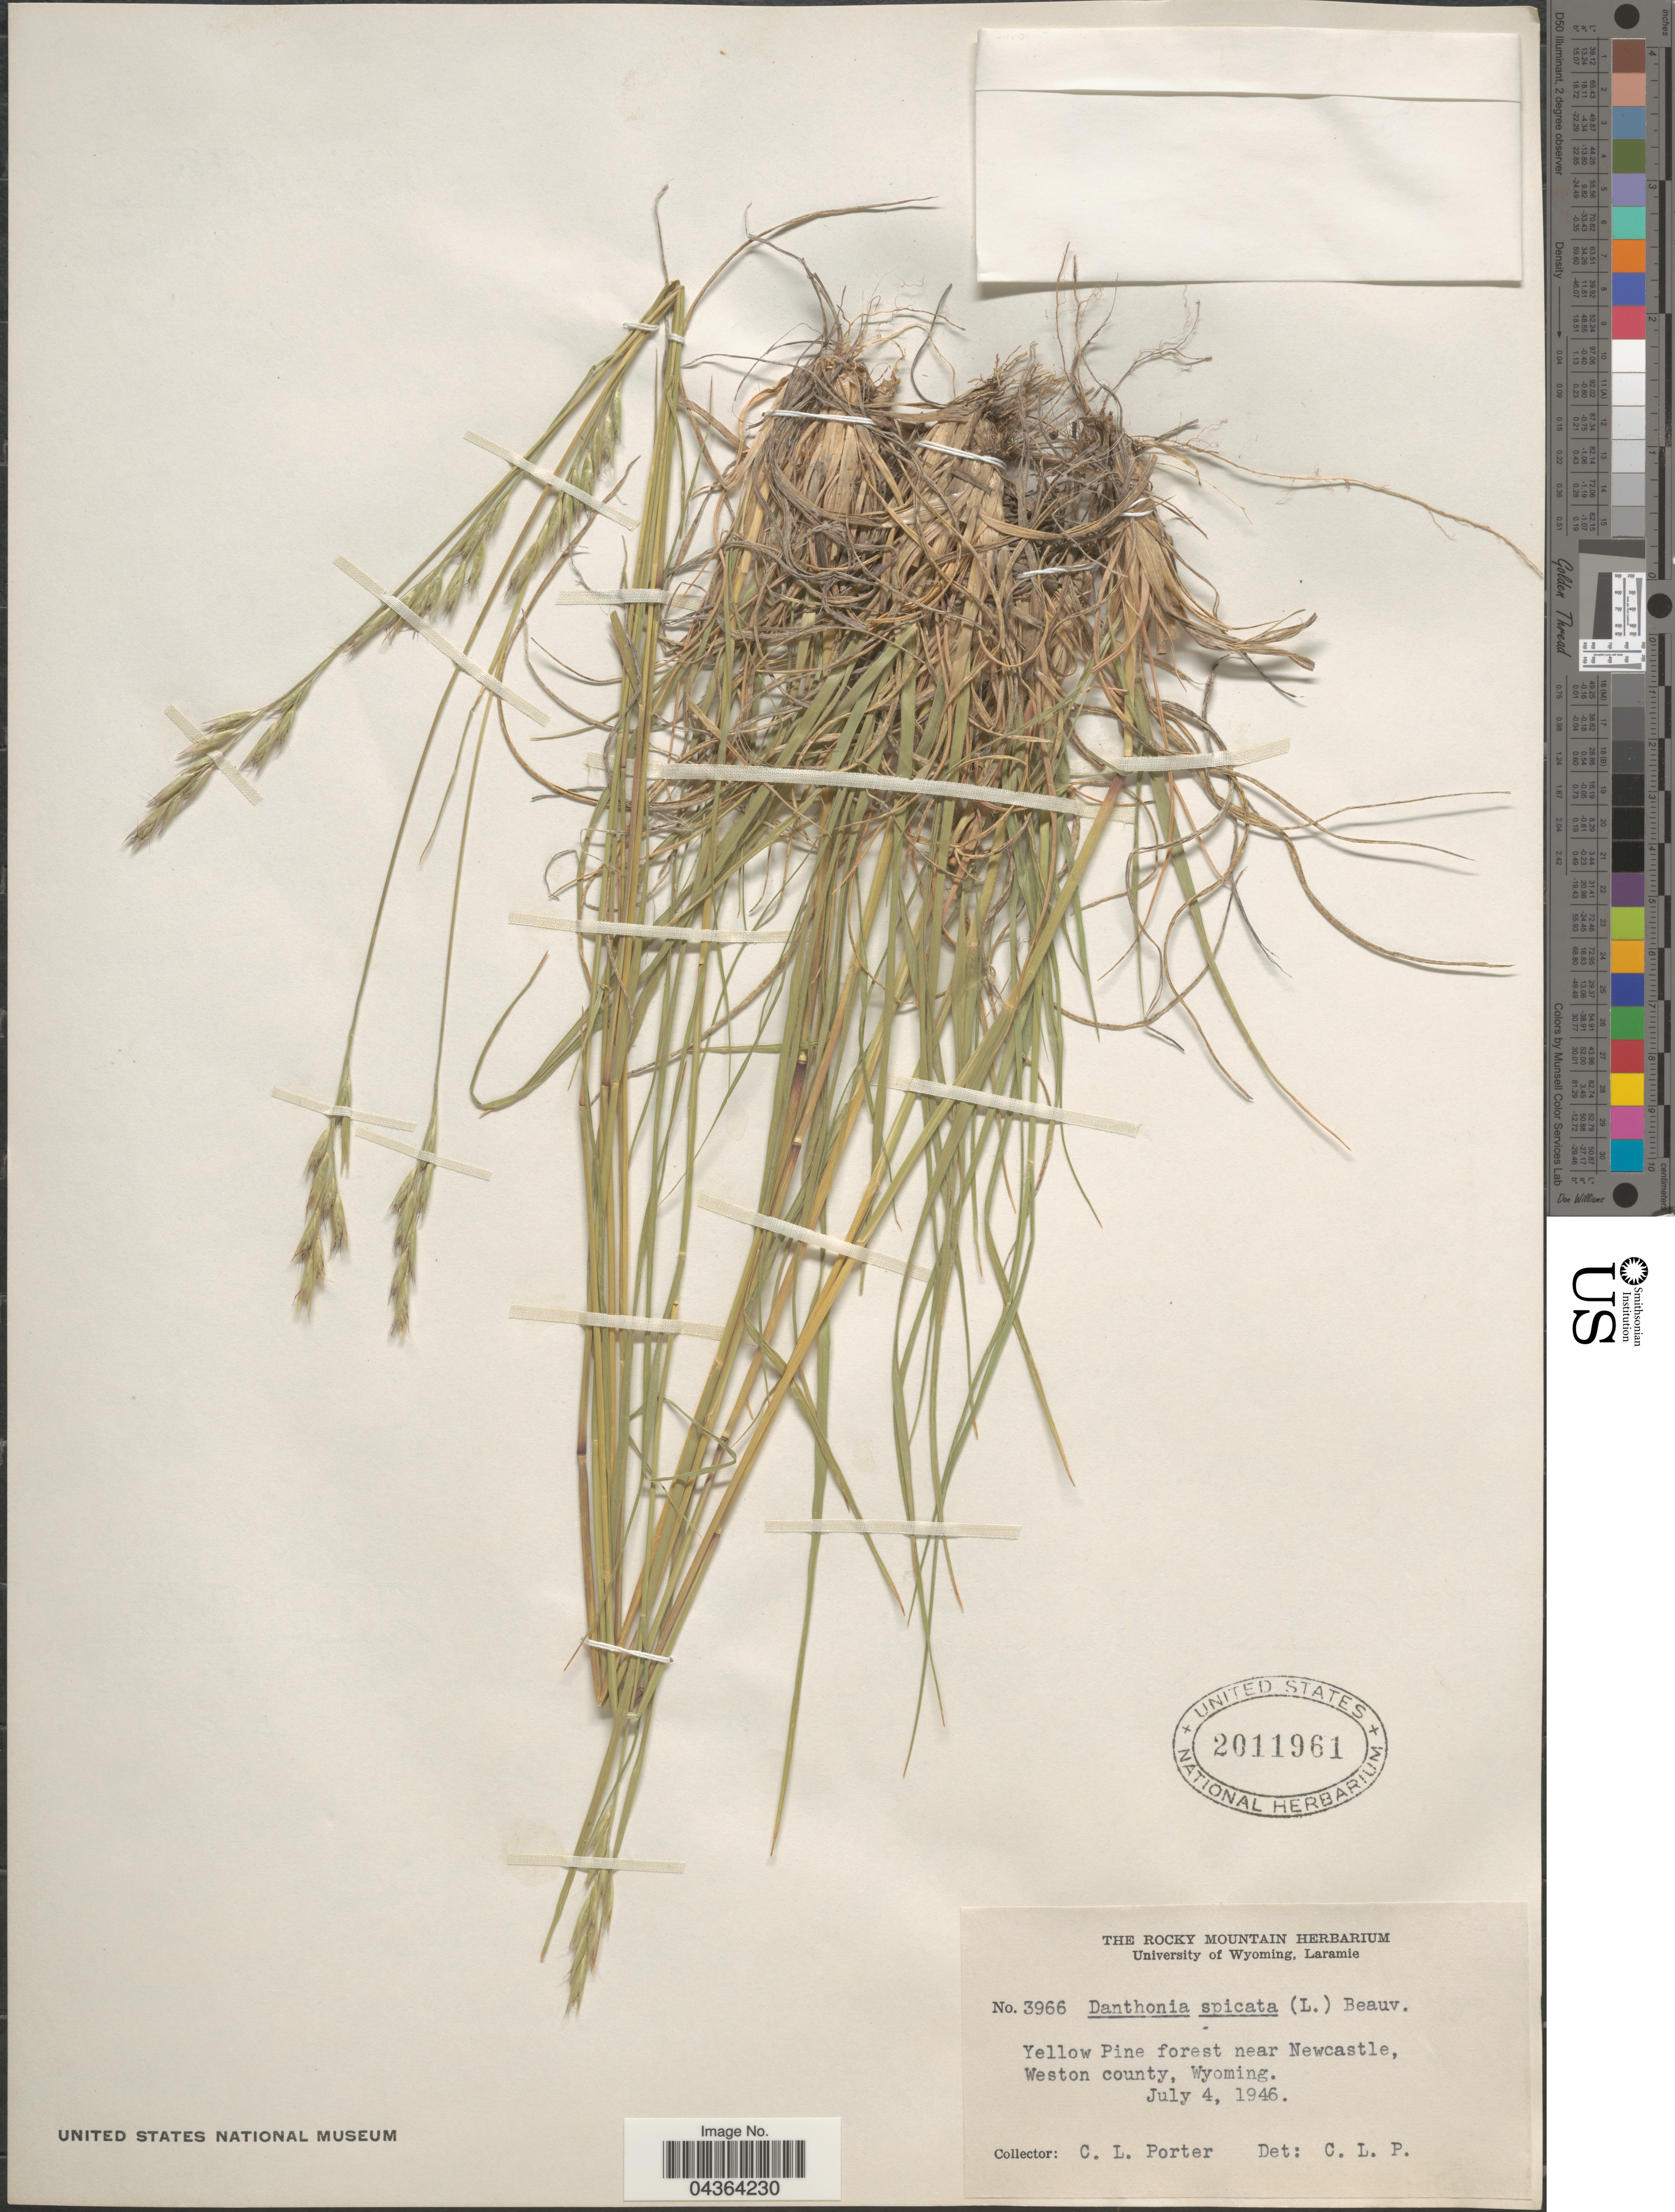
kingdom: Plantae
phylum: Tracheophyta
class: Liliopsida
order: Poales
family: Poaceae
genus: Danthonia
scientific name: Danthonia spicata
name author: (L.) P. Beauv. ex Roem. & Schult.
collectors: C. L. Porter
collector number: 3966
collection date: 1946-07-04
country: United States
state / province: Wyoming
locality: Yellow Pine forest near Newcastle, Weston county.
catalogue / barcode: US 2011961